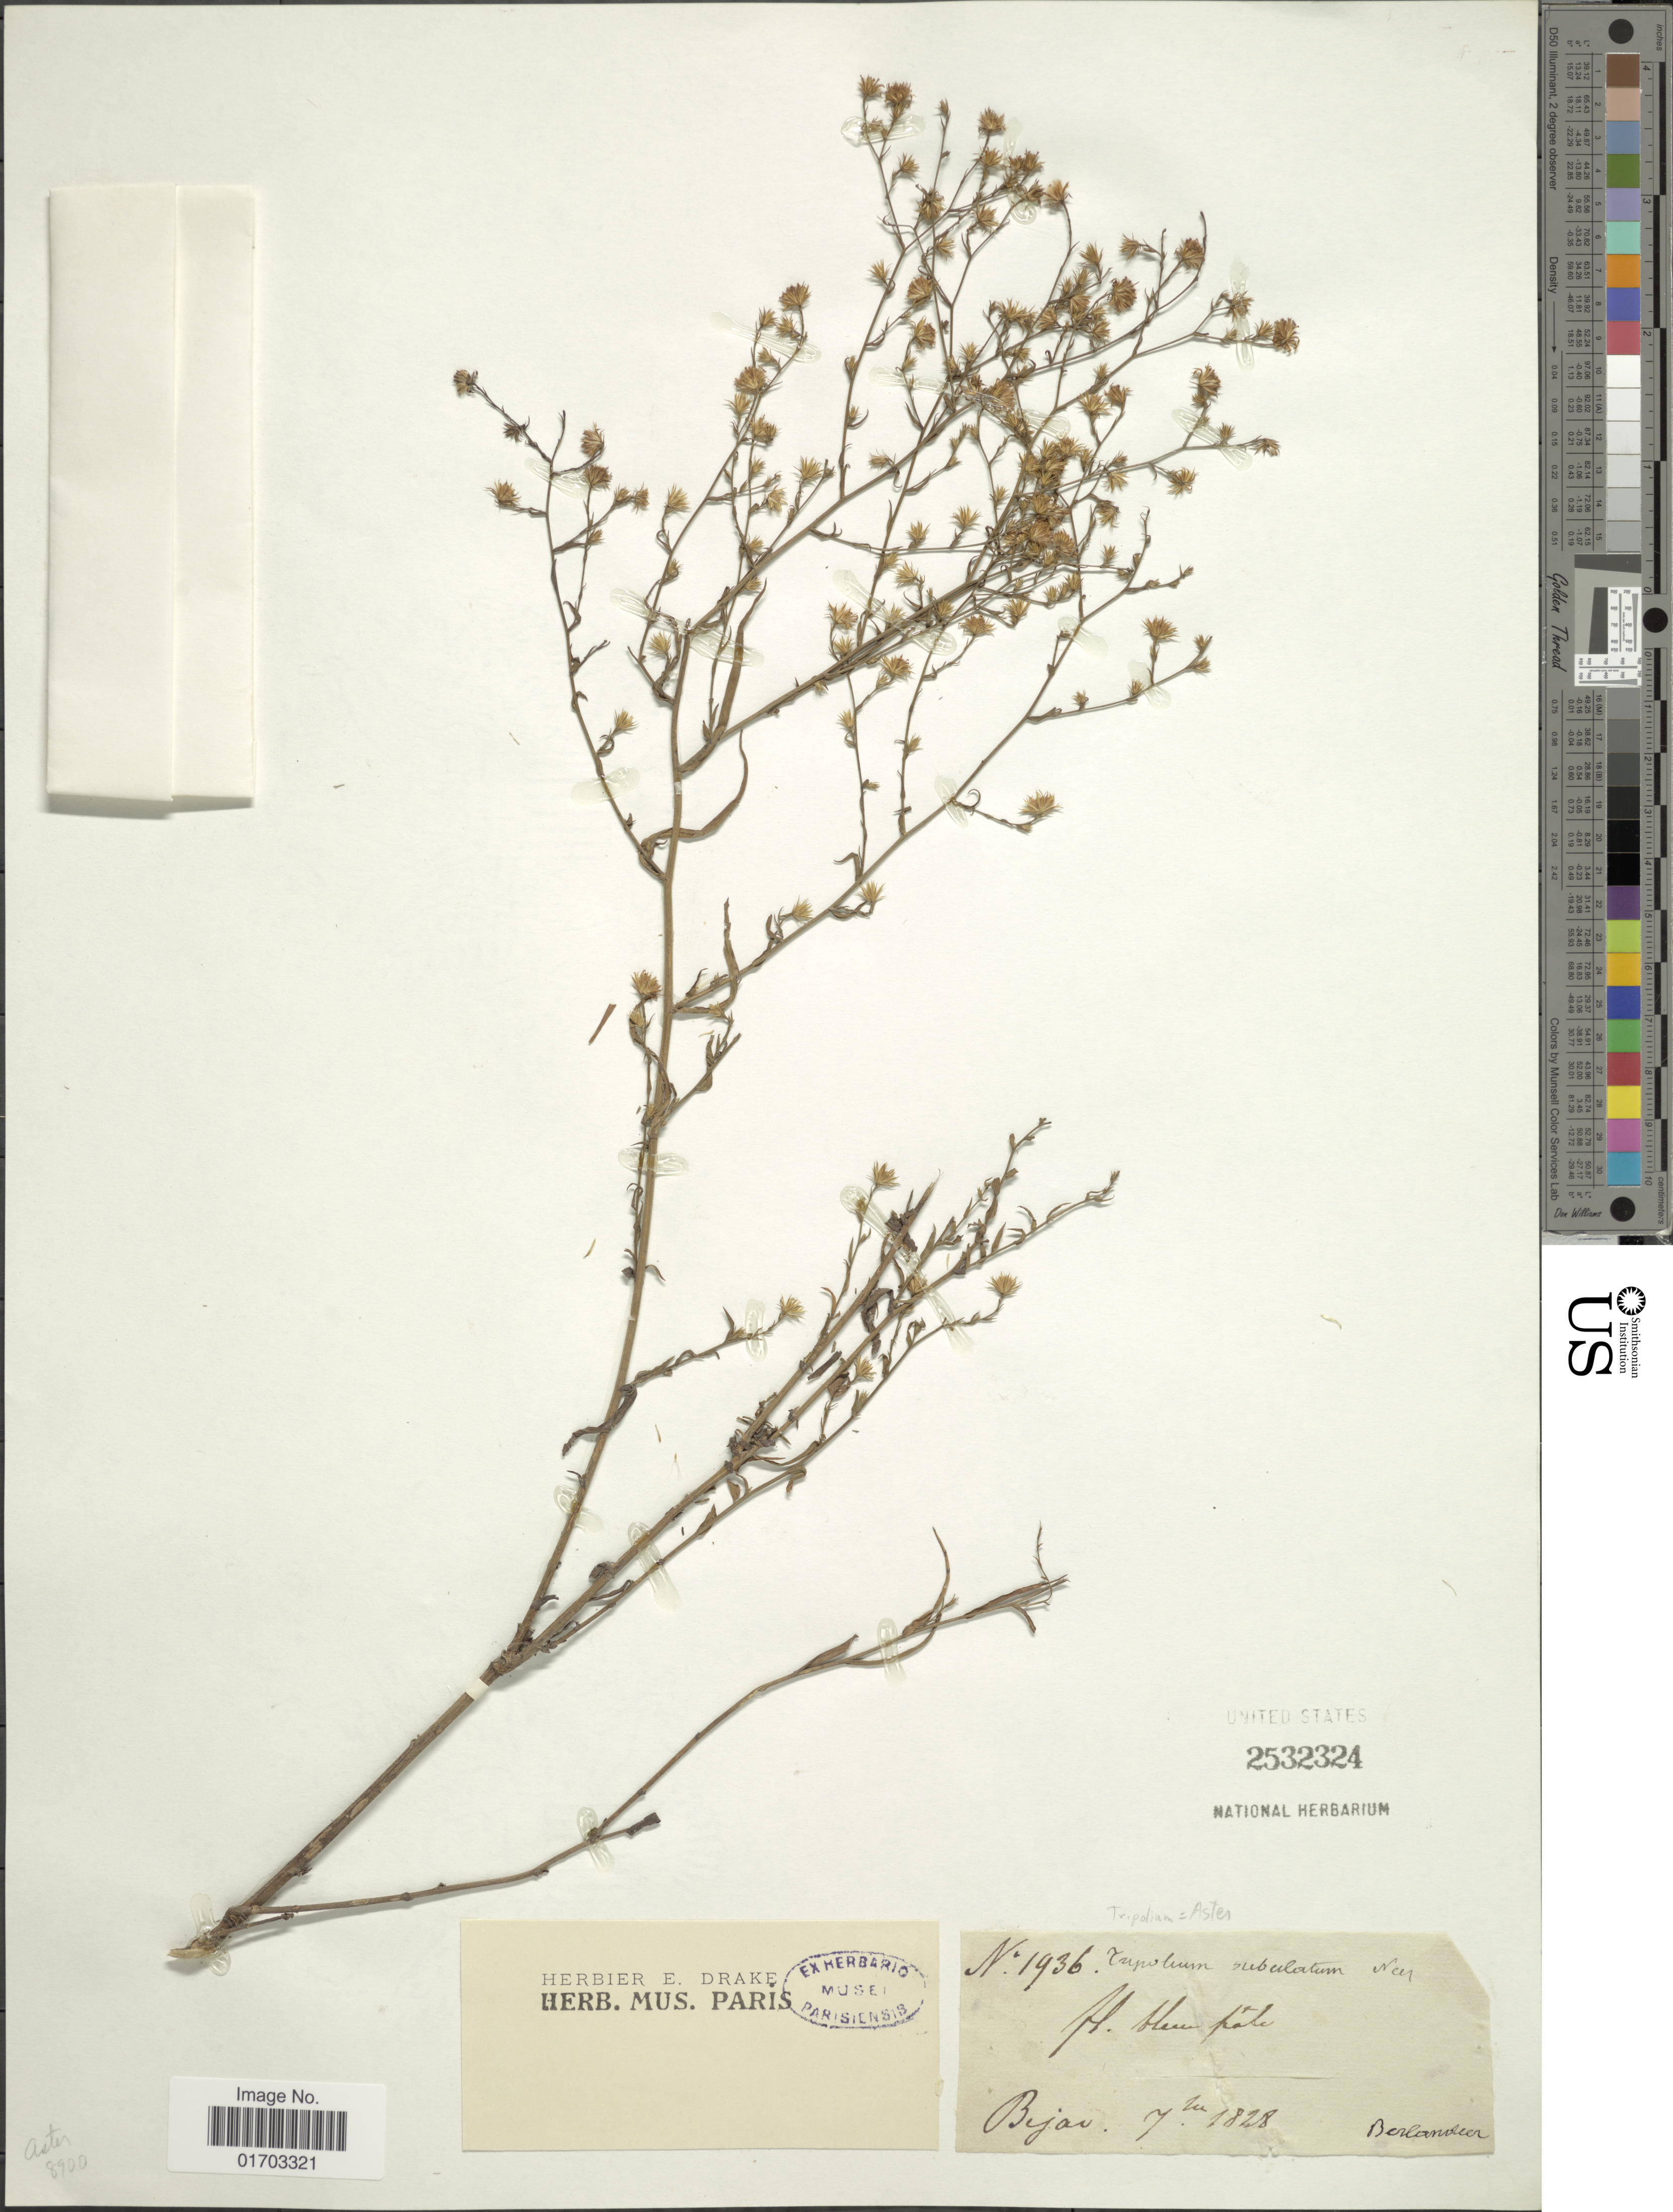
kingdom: Plantae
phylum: Tracheophyta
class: Magnoliopsida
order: Asterales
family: Asteraceae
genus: Symphyotrichum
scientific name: Symphyotrichum subulatum var. ligulatum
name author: (Shinners) S.D. Sundb.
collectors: J. L. Berlandier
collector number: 1936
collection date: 1828-07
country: United States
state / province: Texas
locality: Bejar.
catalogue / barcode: US 2532324